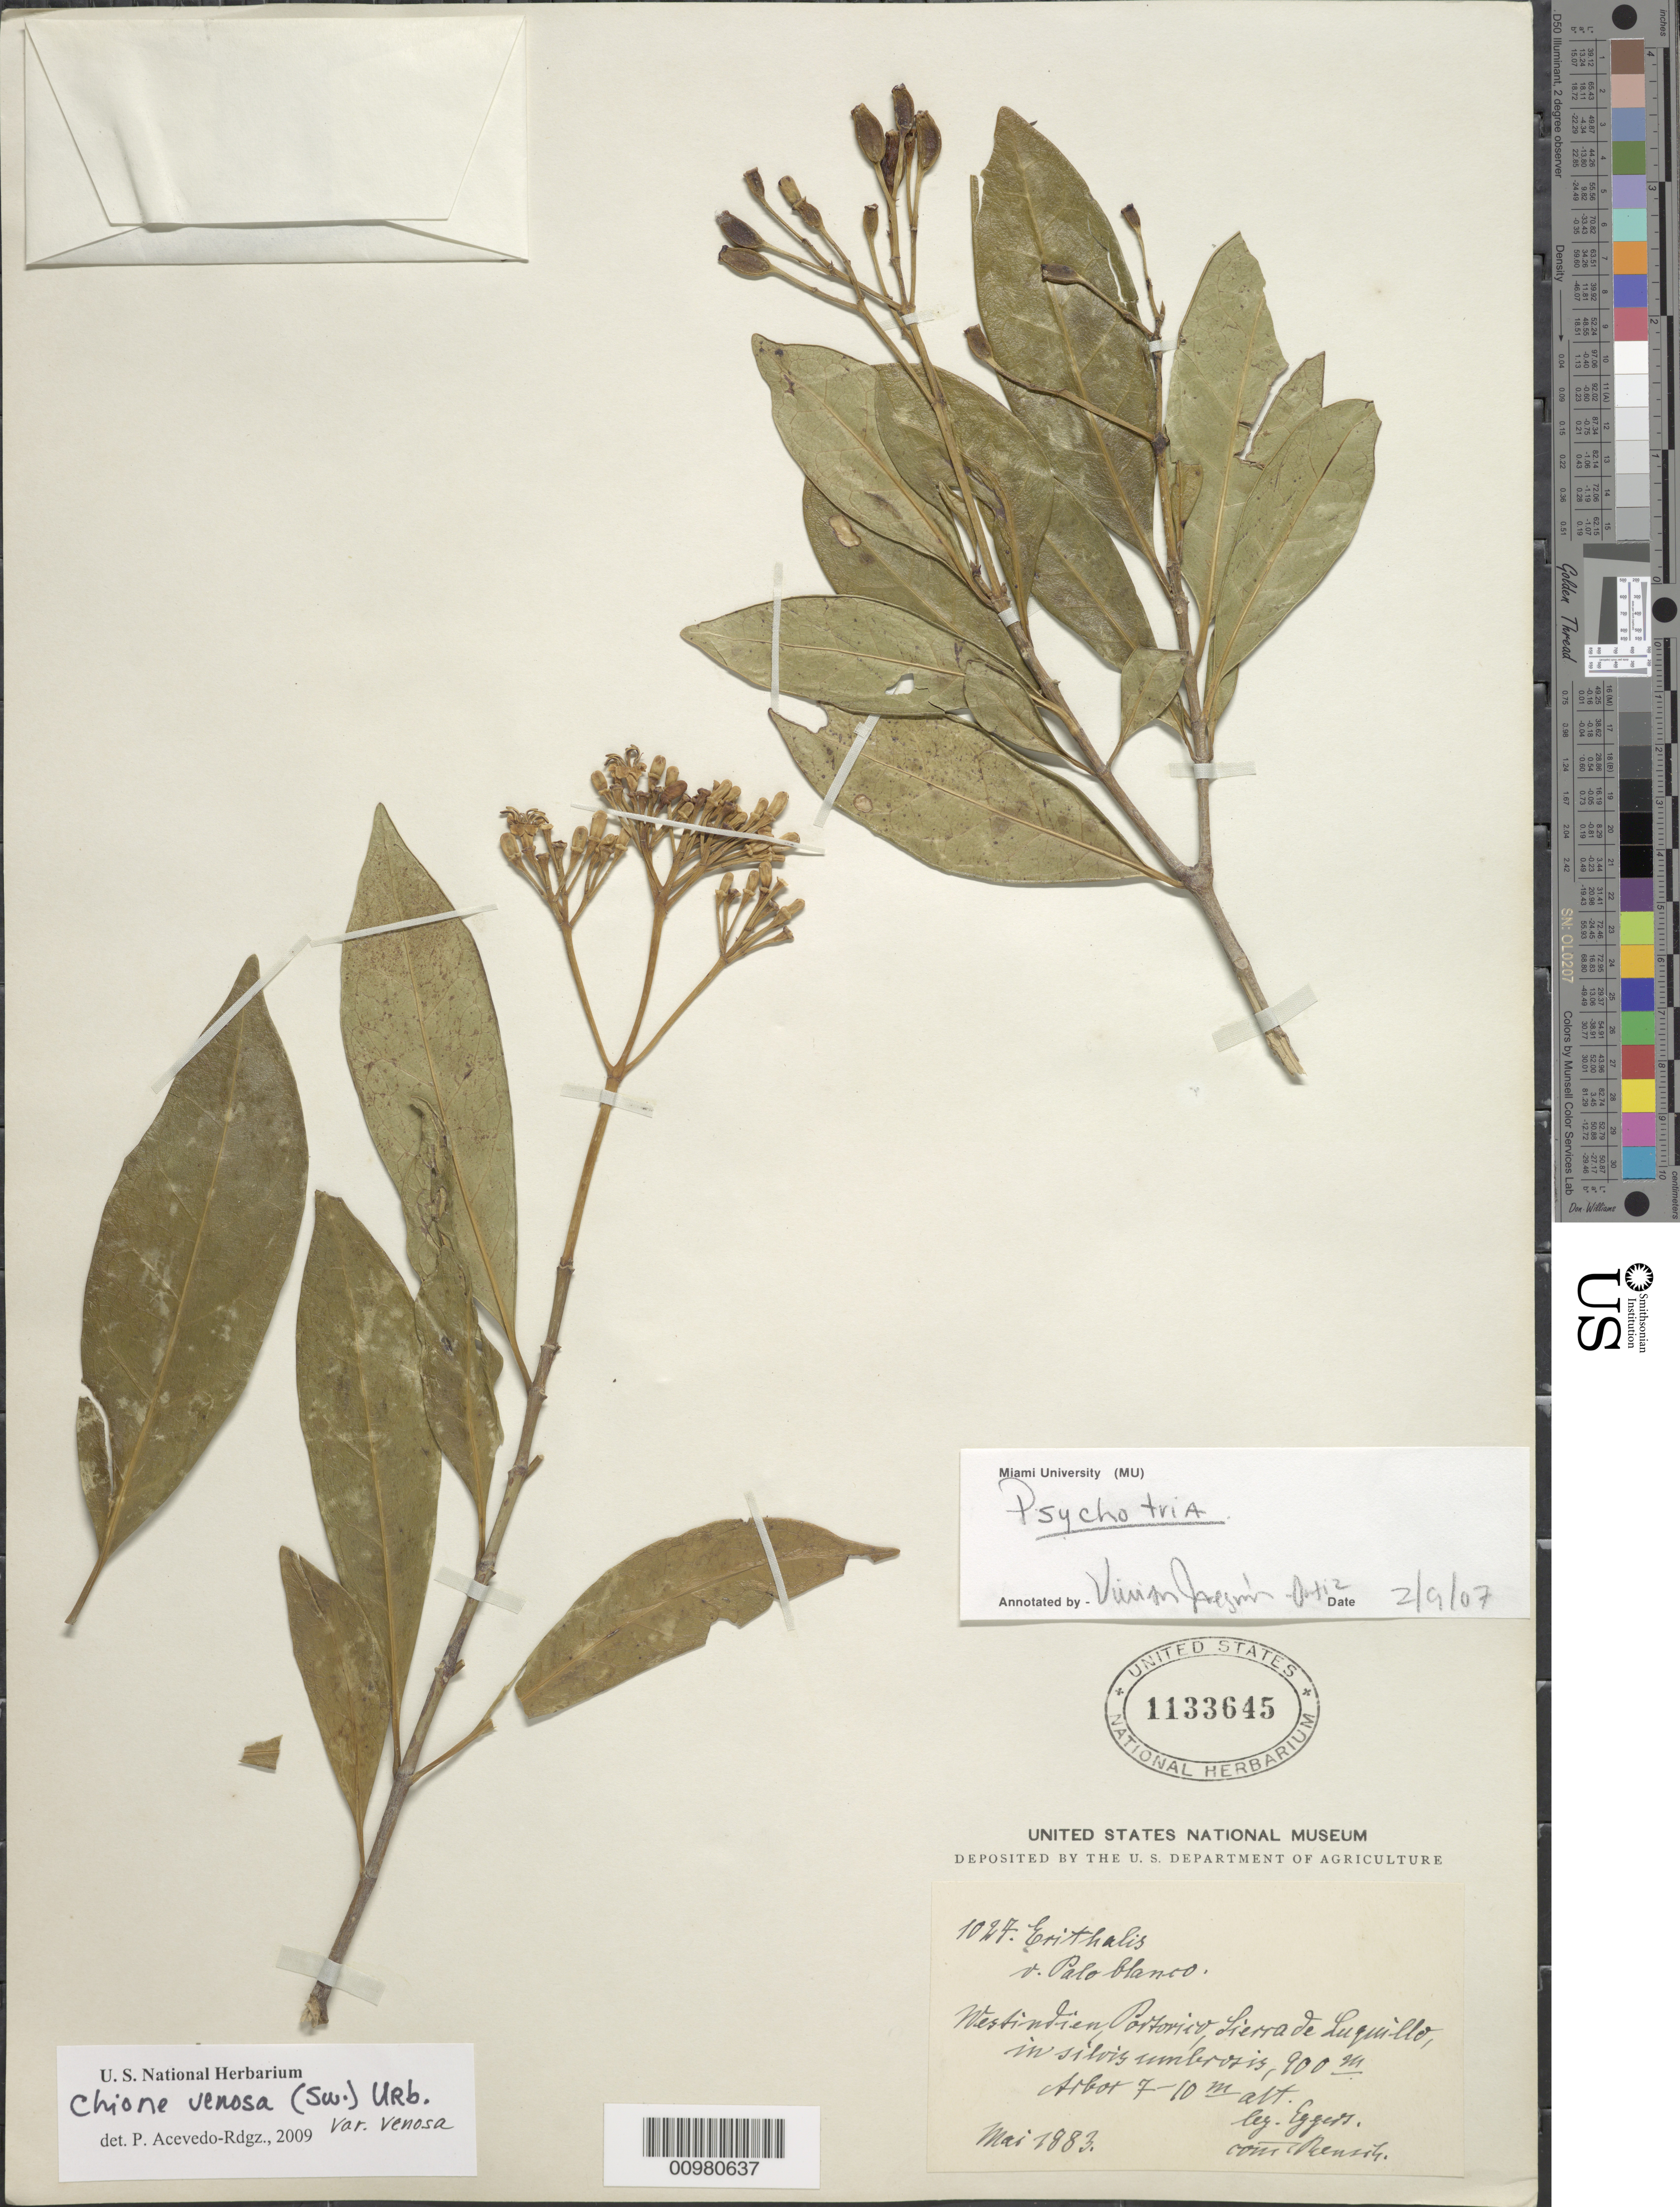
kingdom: Plantae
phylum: Tracheophyta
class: Magnoliopsida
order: Gentianales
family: Rubiaceae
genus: Chione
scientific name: Chione venosa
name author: (Sw.) Urb.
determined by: Acevedo-Rodríguez, P., (BOT), Smithsonian Institution - National Museum of Natural History (UNITED STATES)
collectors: H. F. A. von Eggers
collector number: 1027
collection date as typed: May 1883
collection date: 1883-05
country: Puerto Rico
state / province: Luquillo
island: Puerto Rico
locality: Sierra de Luquillo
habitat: In silvis umbrosis.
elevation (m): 900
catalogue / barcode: US 1133645